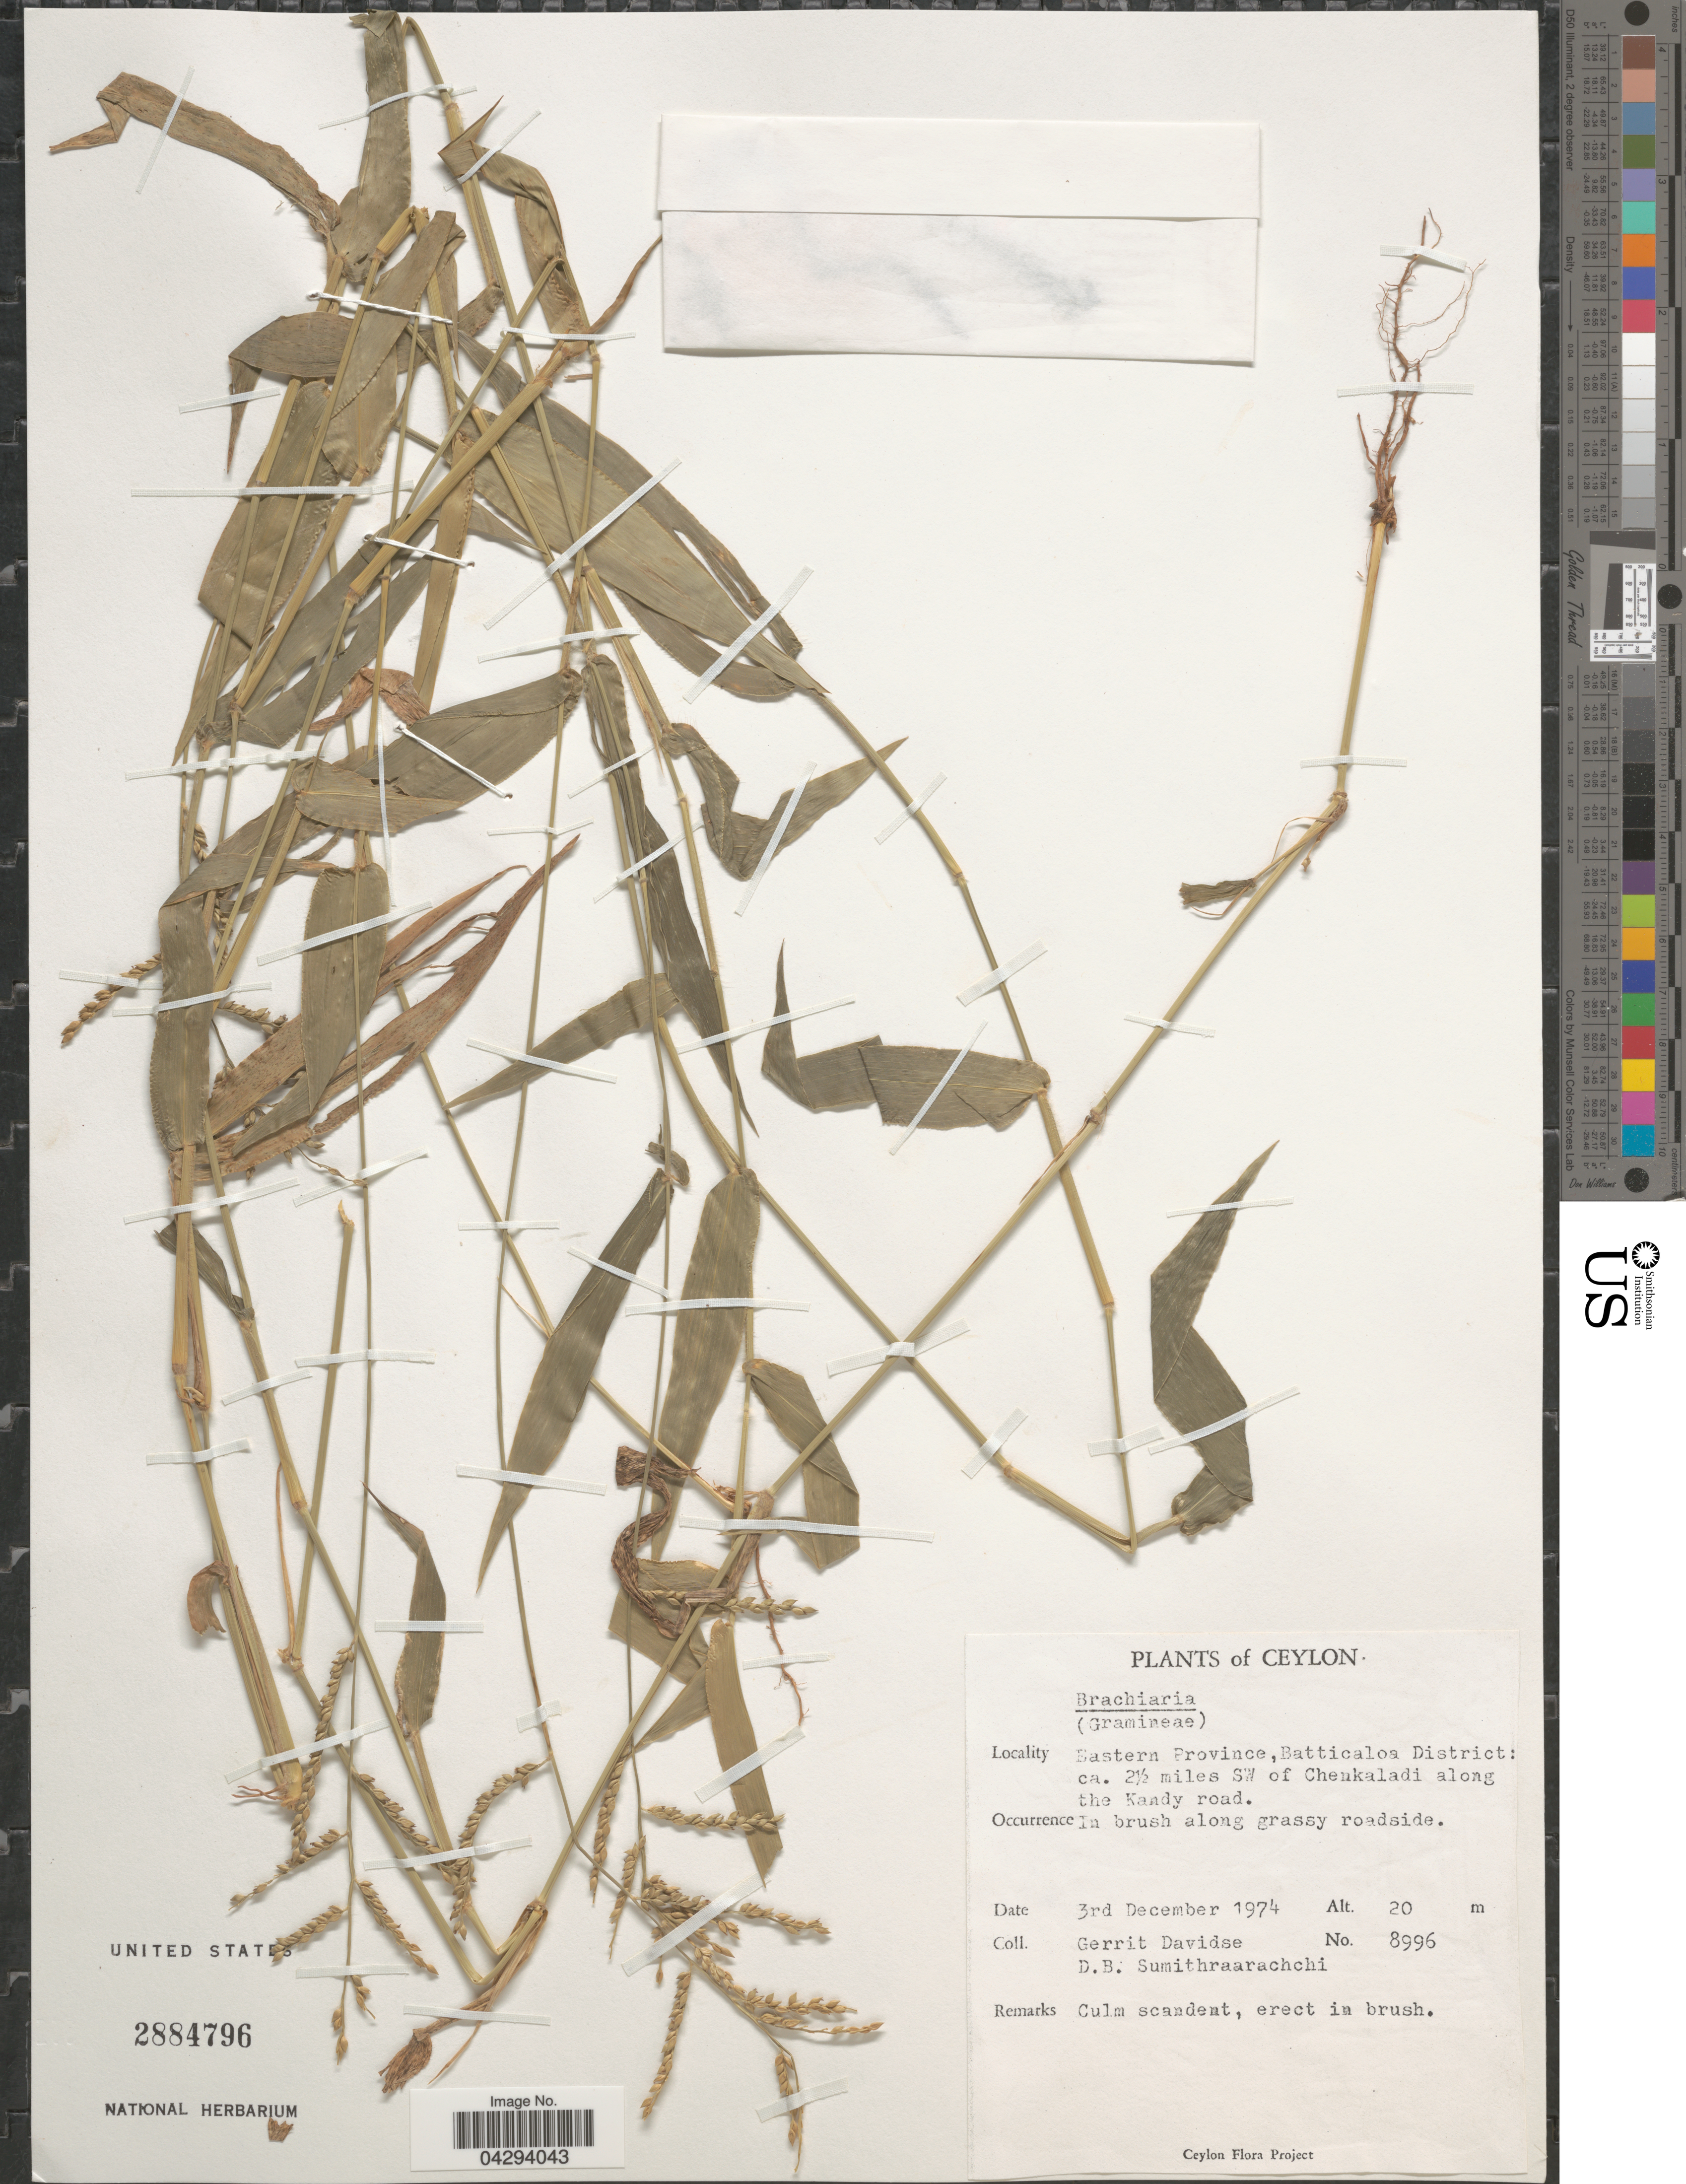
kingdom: Plantae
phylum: Tracheophyta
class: Liliopsida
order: Poales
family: Poaceae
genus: Urochloa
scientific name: Urochloa sp.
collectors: G. Davidse & D. B. Sumithraarachchi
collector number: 8996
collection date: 1974-12-03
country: Sri Lanka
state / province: Eastern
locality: Ceylon. Batticola District: ca. 2 1/2 miles SW of Chenkaladi along the Kandy road.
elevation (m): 20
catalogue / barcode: US 2884796